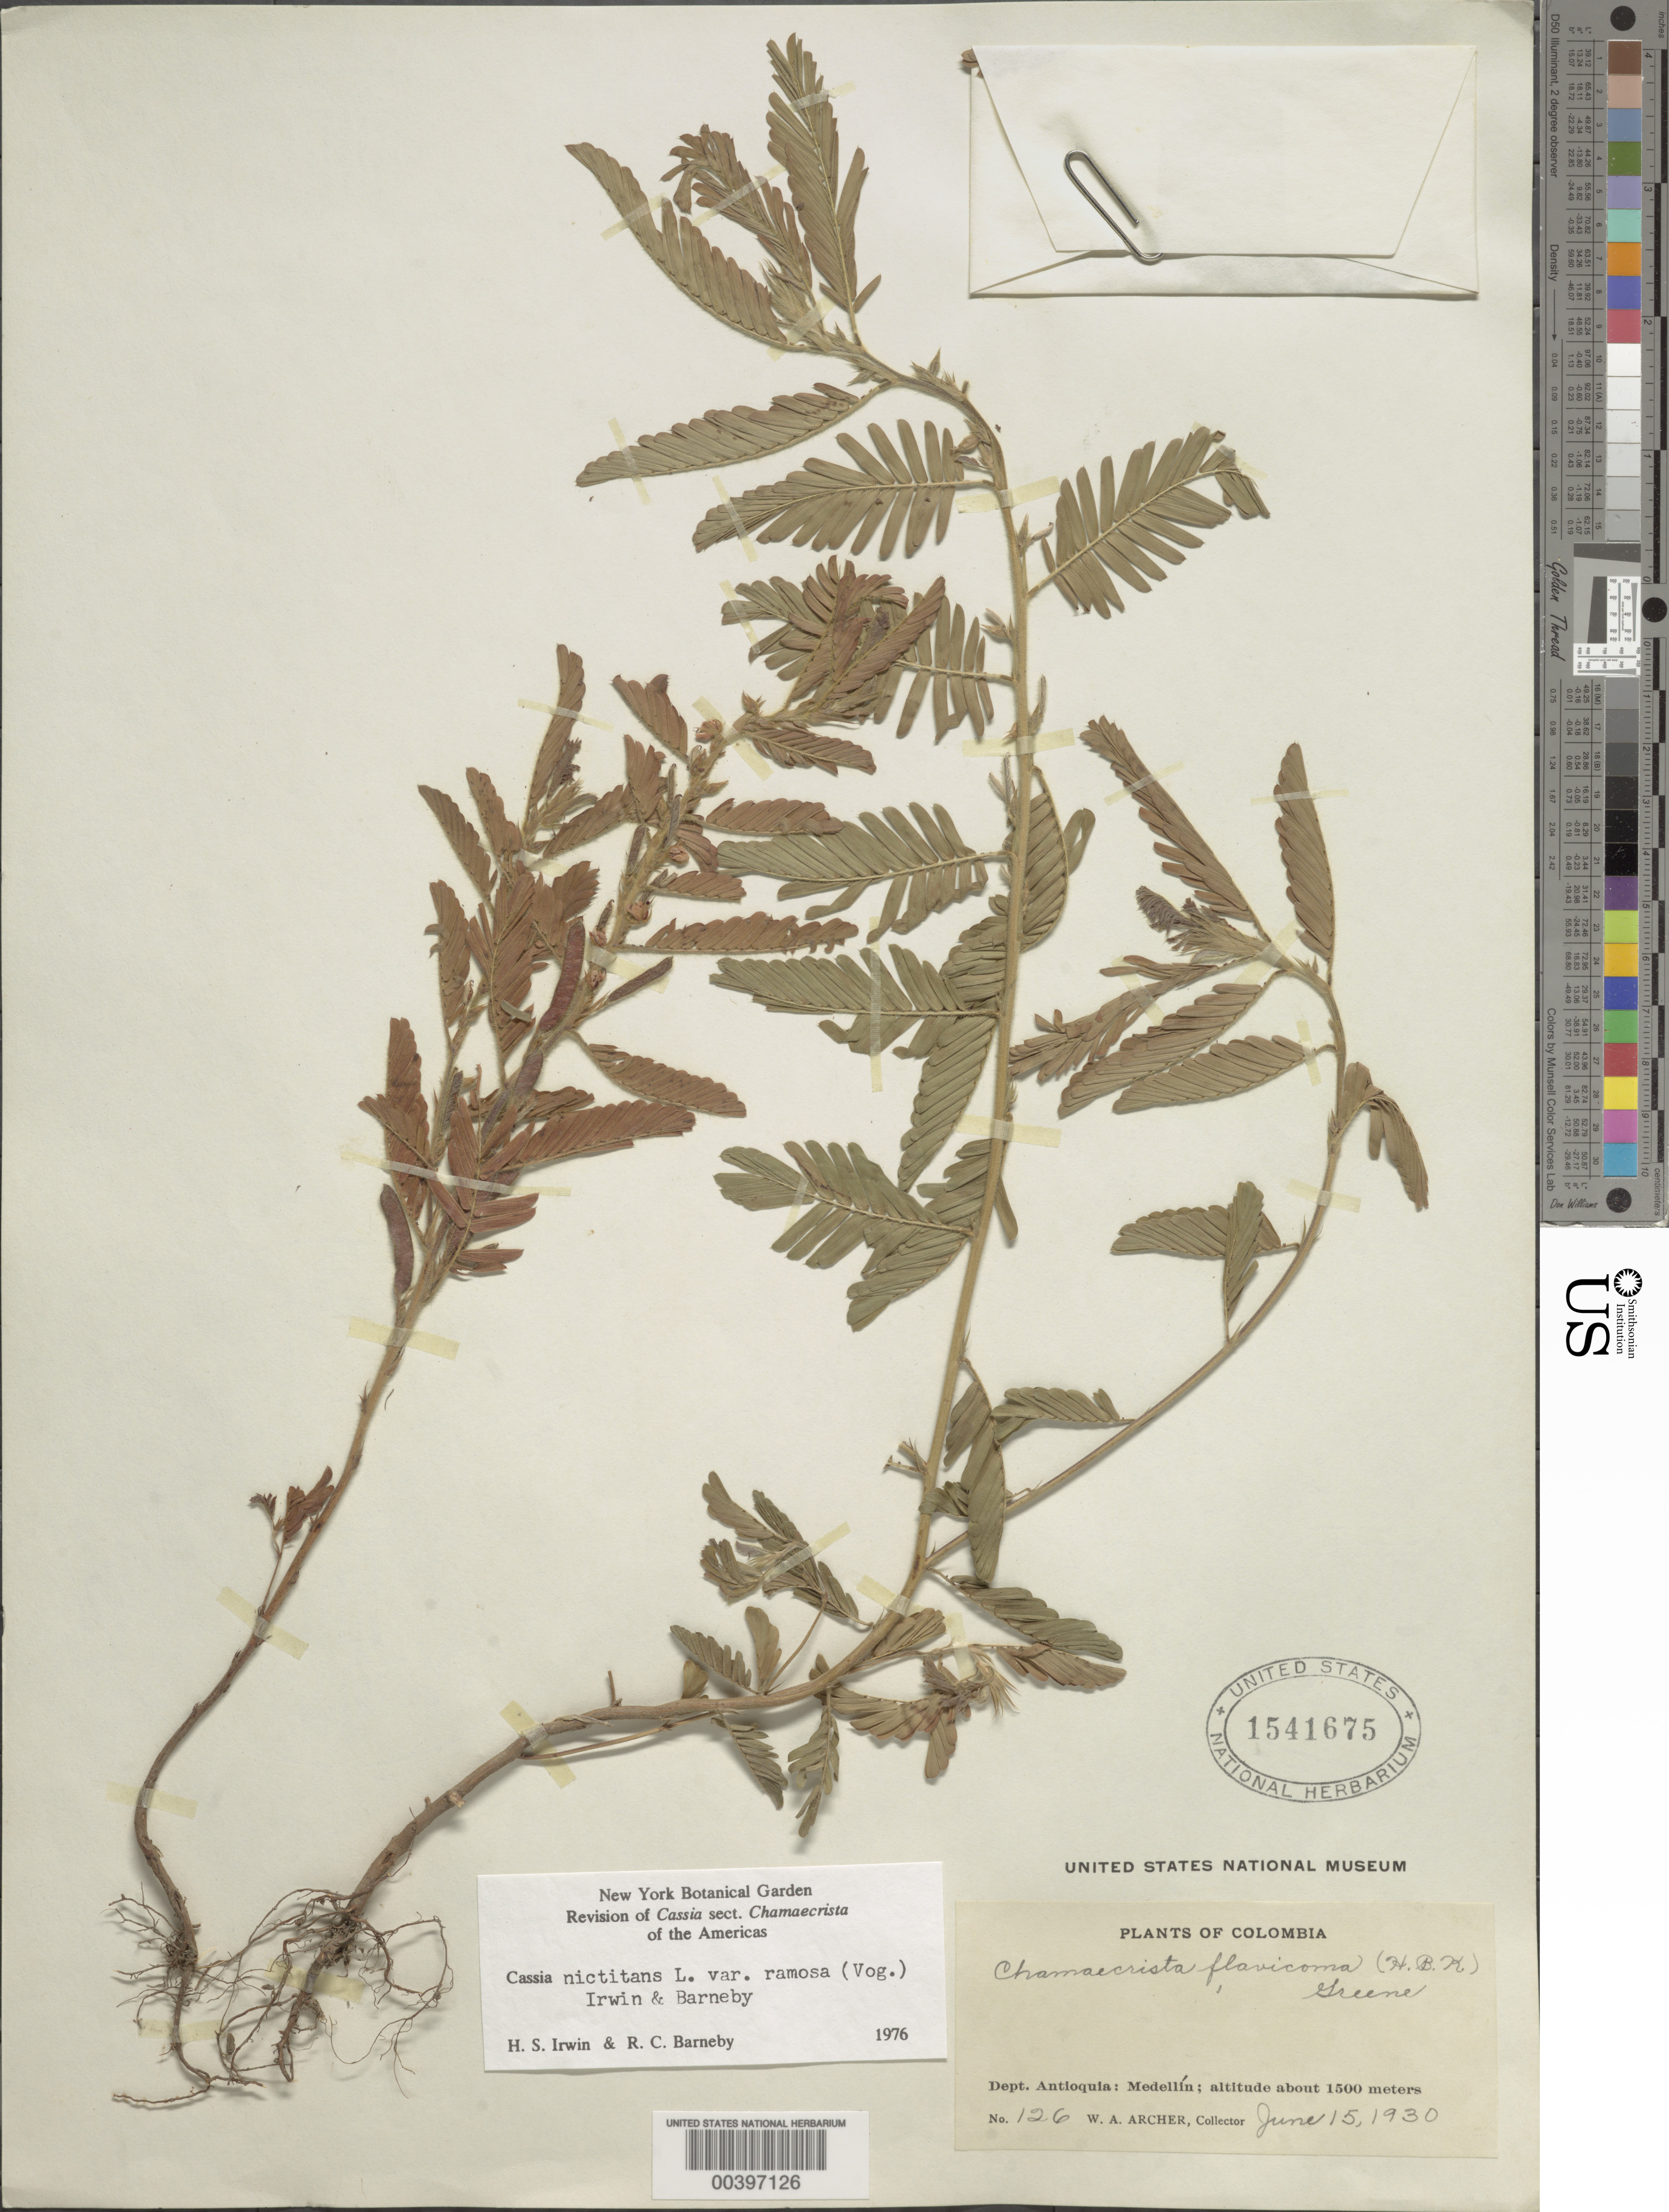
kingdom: Plantae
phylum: Tracheophyta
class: Magnoliopsida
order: Fabales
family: Fabaceae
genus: Chamaecrista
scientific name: Chamaecrista nictitans var. ramosa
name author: (Vogel) H.S. Irwin & Barneby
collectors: W. A. Archer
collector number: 126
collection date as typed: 15 Jun 1930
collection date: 1930-06-15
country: Colombia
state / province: Antioquia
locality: Medellin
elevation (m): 1500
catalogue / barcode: US 1541675